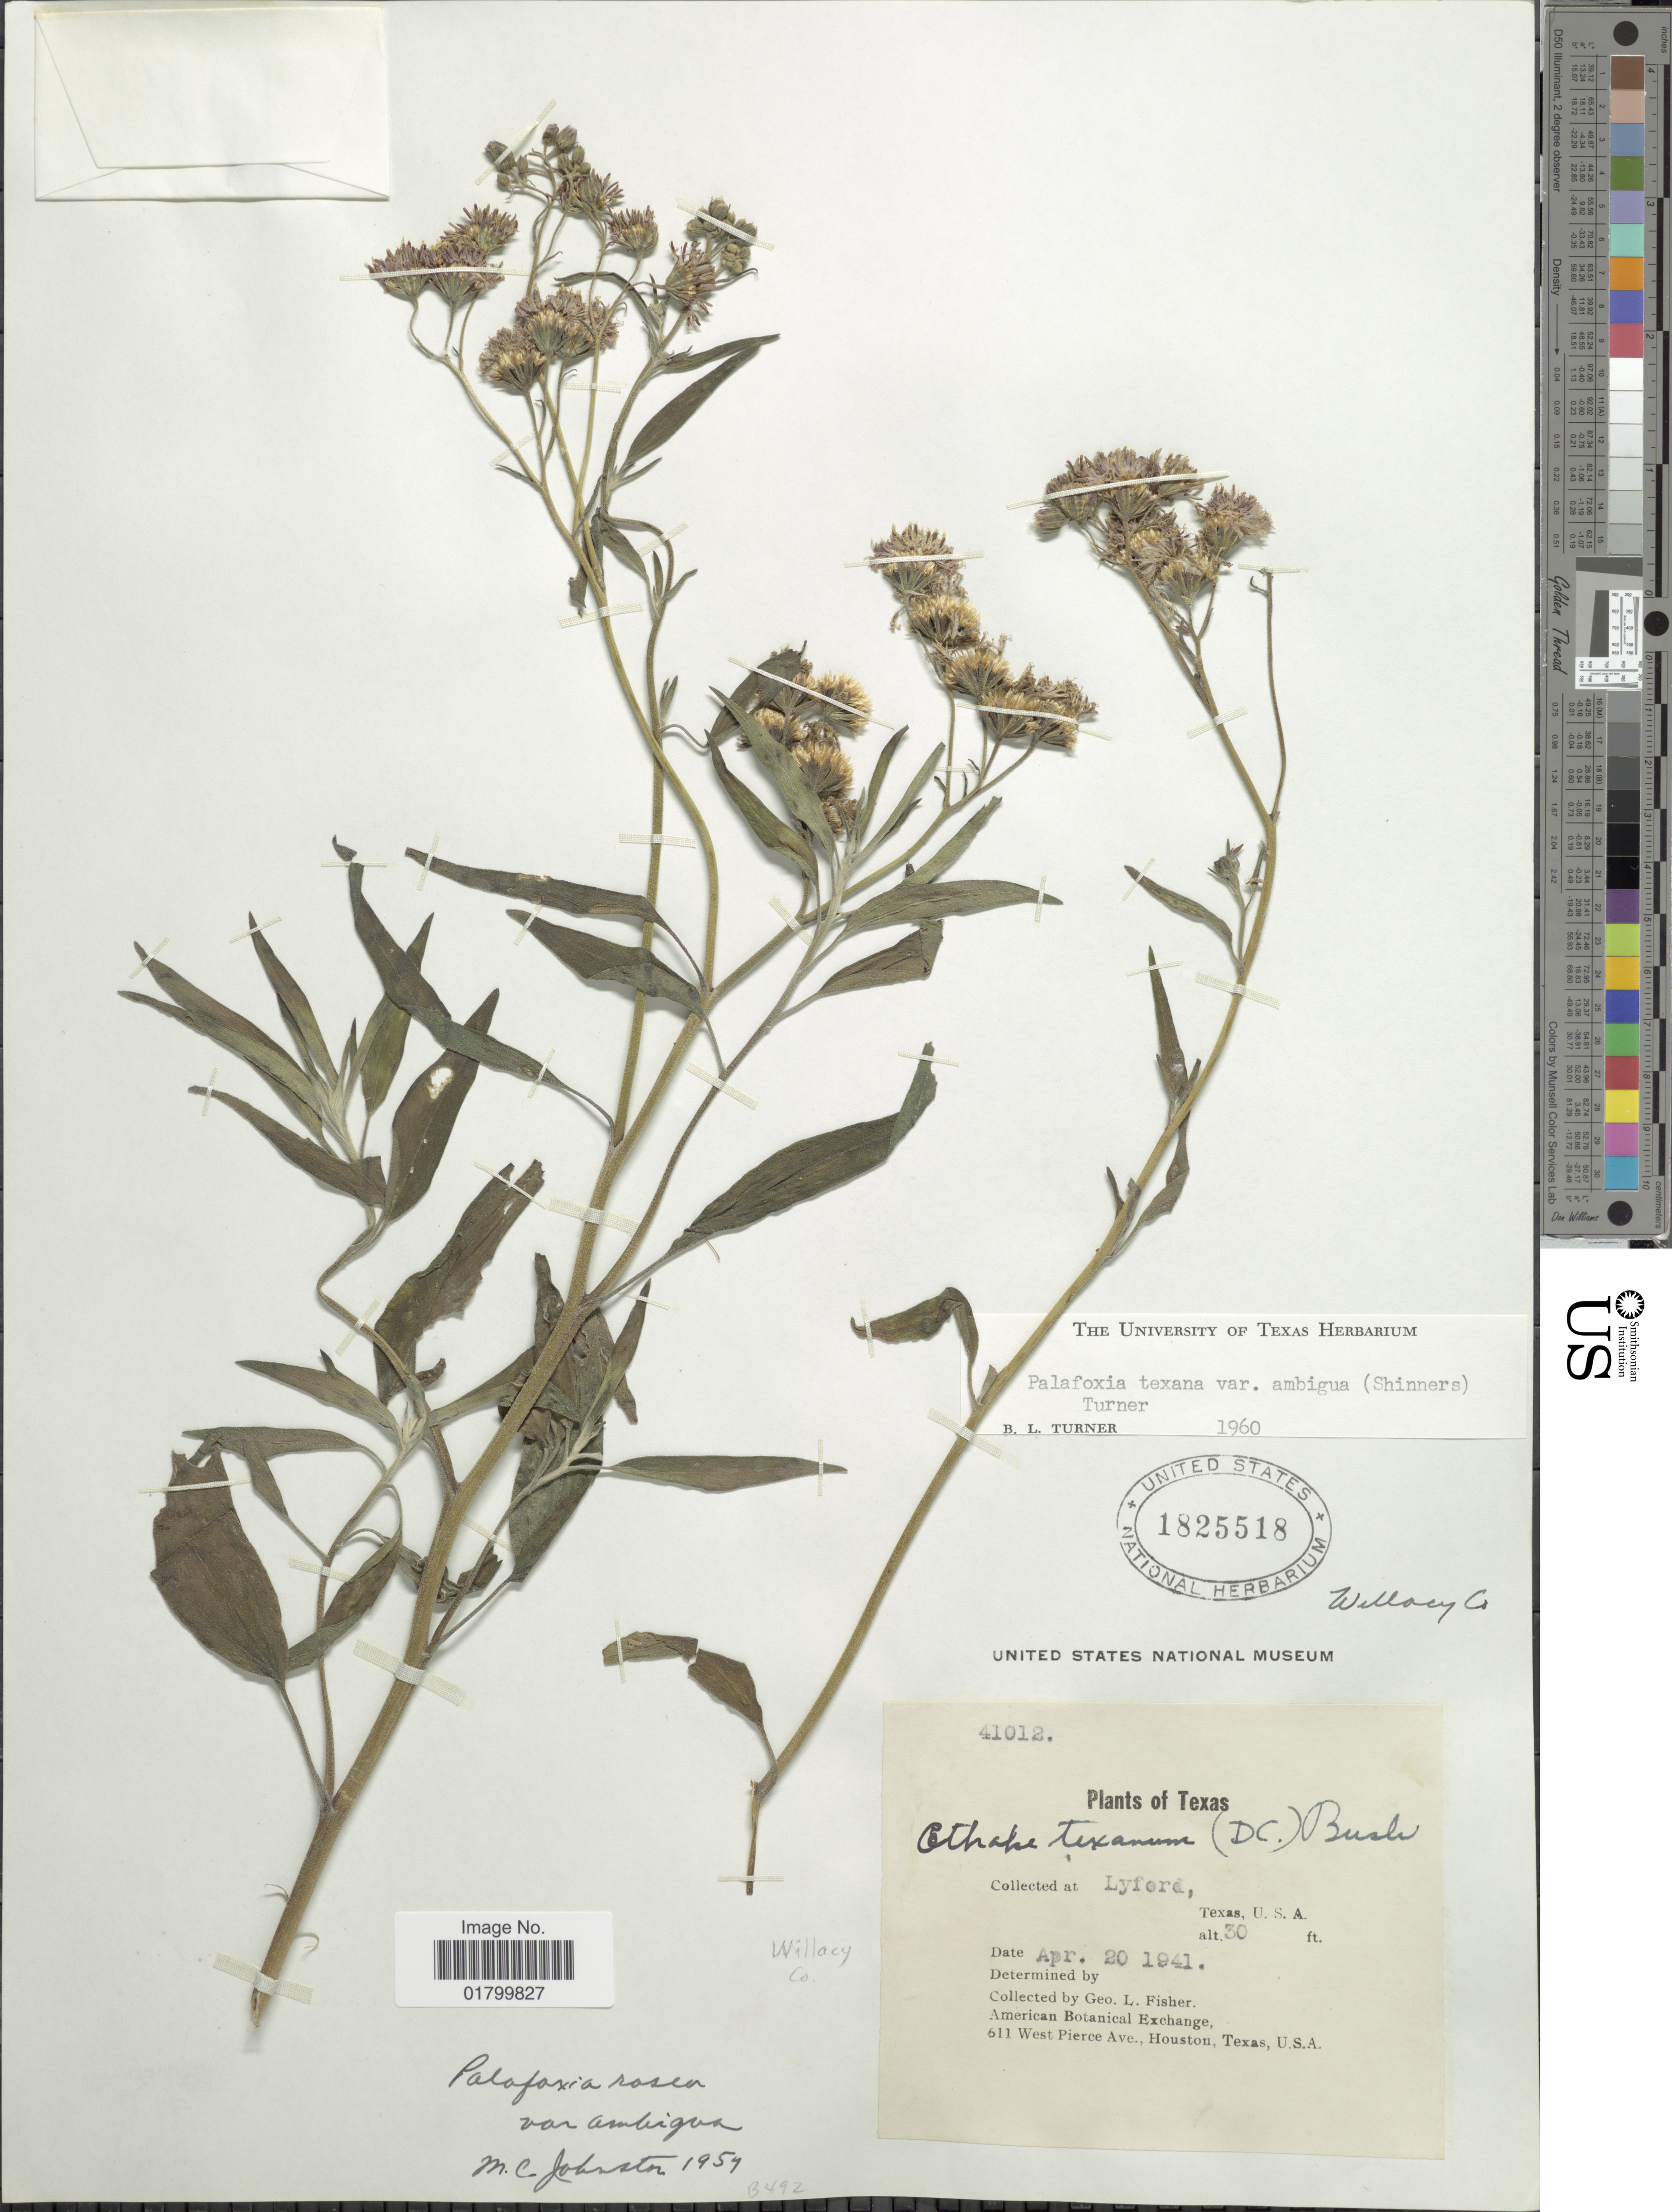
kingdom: Plantae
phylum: Tracheophyta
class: Magnoliopsida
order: Asterales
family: Asteraceae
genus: Palafoxia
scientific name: Palafoxia texana var. ambigua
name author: (Shinners) B.L. Turner & M.I. Morris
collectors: G. L. Fisher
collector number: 41012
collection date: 1941-04-20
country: United States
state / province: Texas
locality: Lyford, Texas, U. S. A., Wellocy Co.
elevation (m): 9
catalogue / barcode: US 1825518